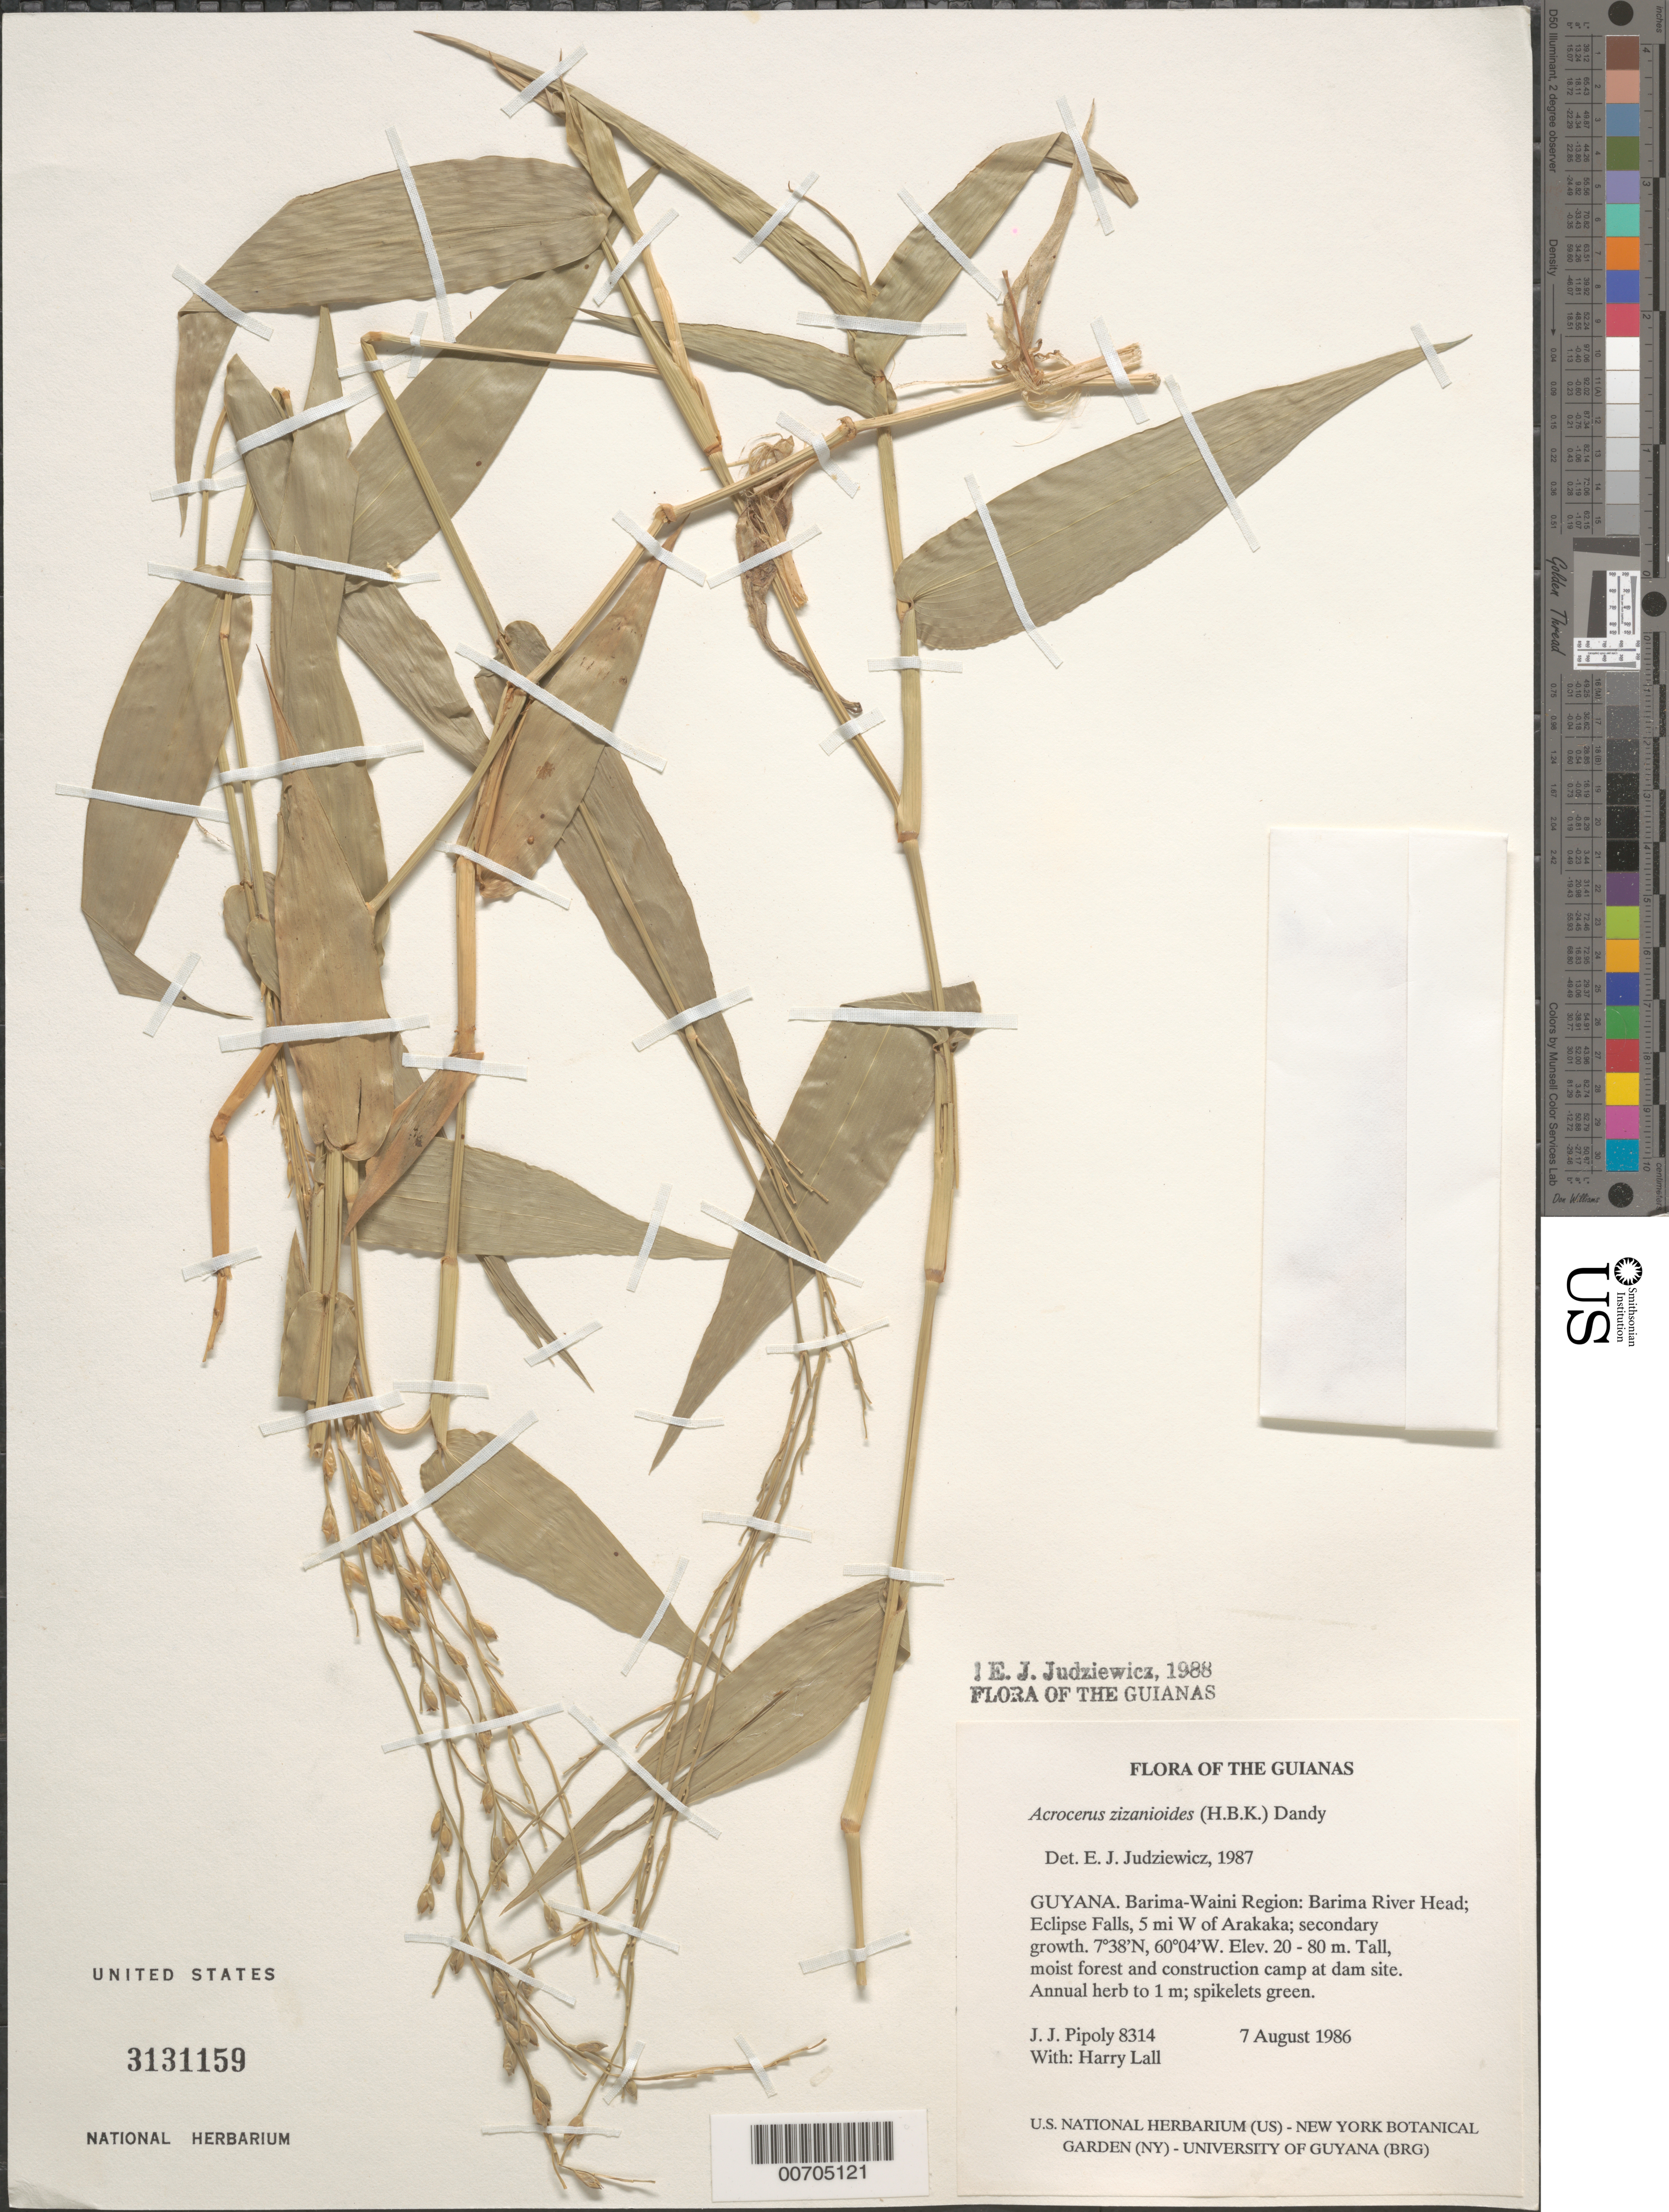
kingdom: Plantae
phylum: Tracheophyta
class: Liliopsida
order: Poales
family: Poaceae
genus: Acroceras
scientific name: Acroceras zizanioides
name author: (Kunth) Dandy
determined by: Judziewicz, E. J.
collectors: J. J. Pipoly & H. Lall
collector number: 8314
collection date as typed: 7 August 1986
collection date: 1986-08-07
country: Guyana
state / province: Barima-Waini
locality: Barima River head; Eclipse Falls, 5 mi W of Arakaka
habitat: Secondary growth, tall moist forest and construction camp at dam site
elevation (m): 20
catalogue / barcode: US 3131159